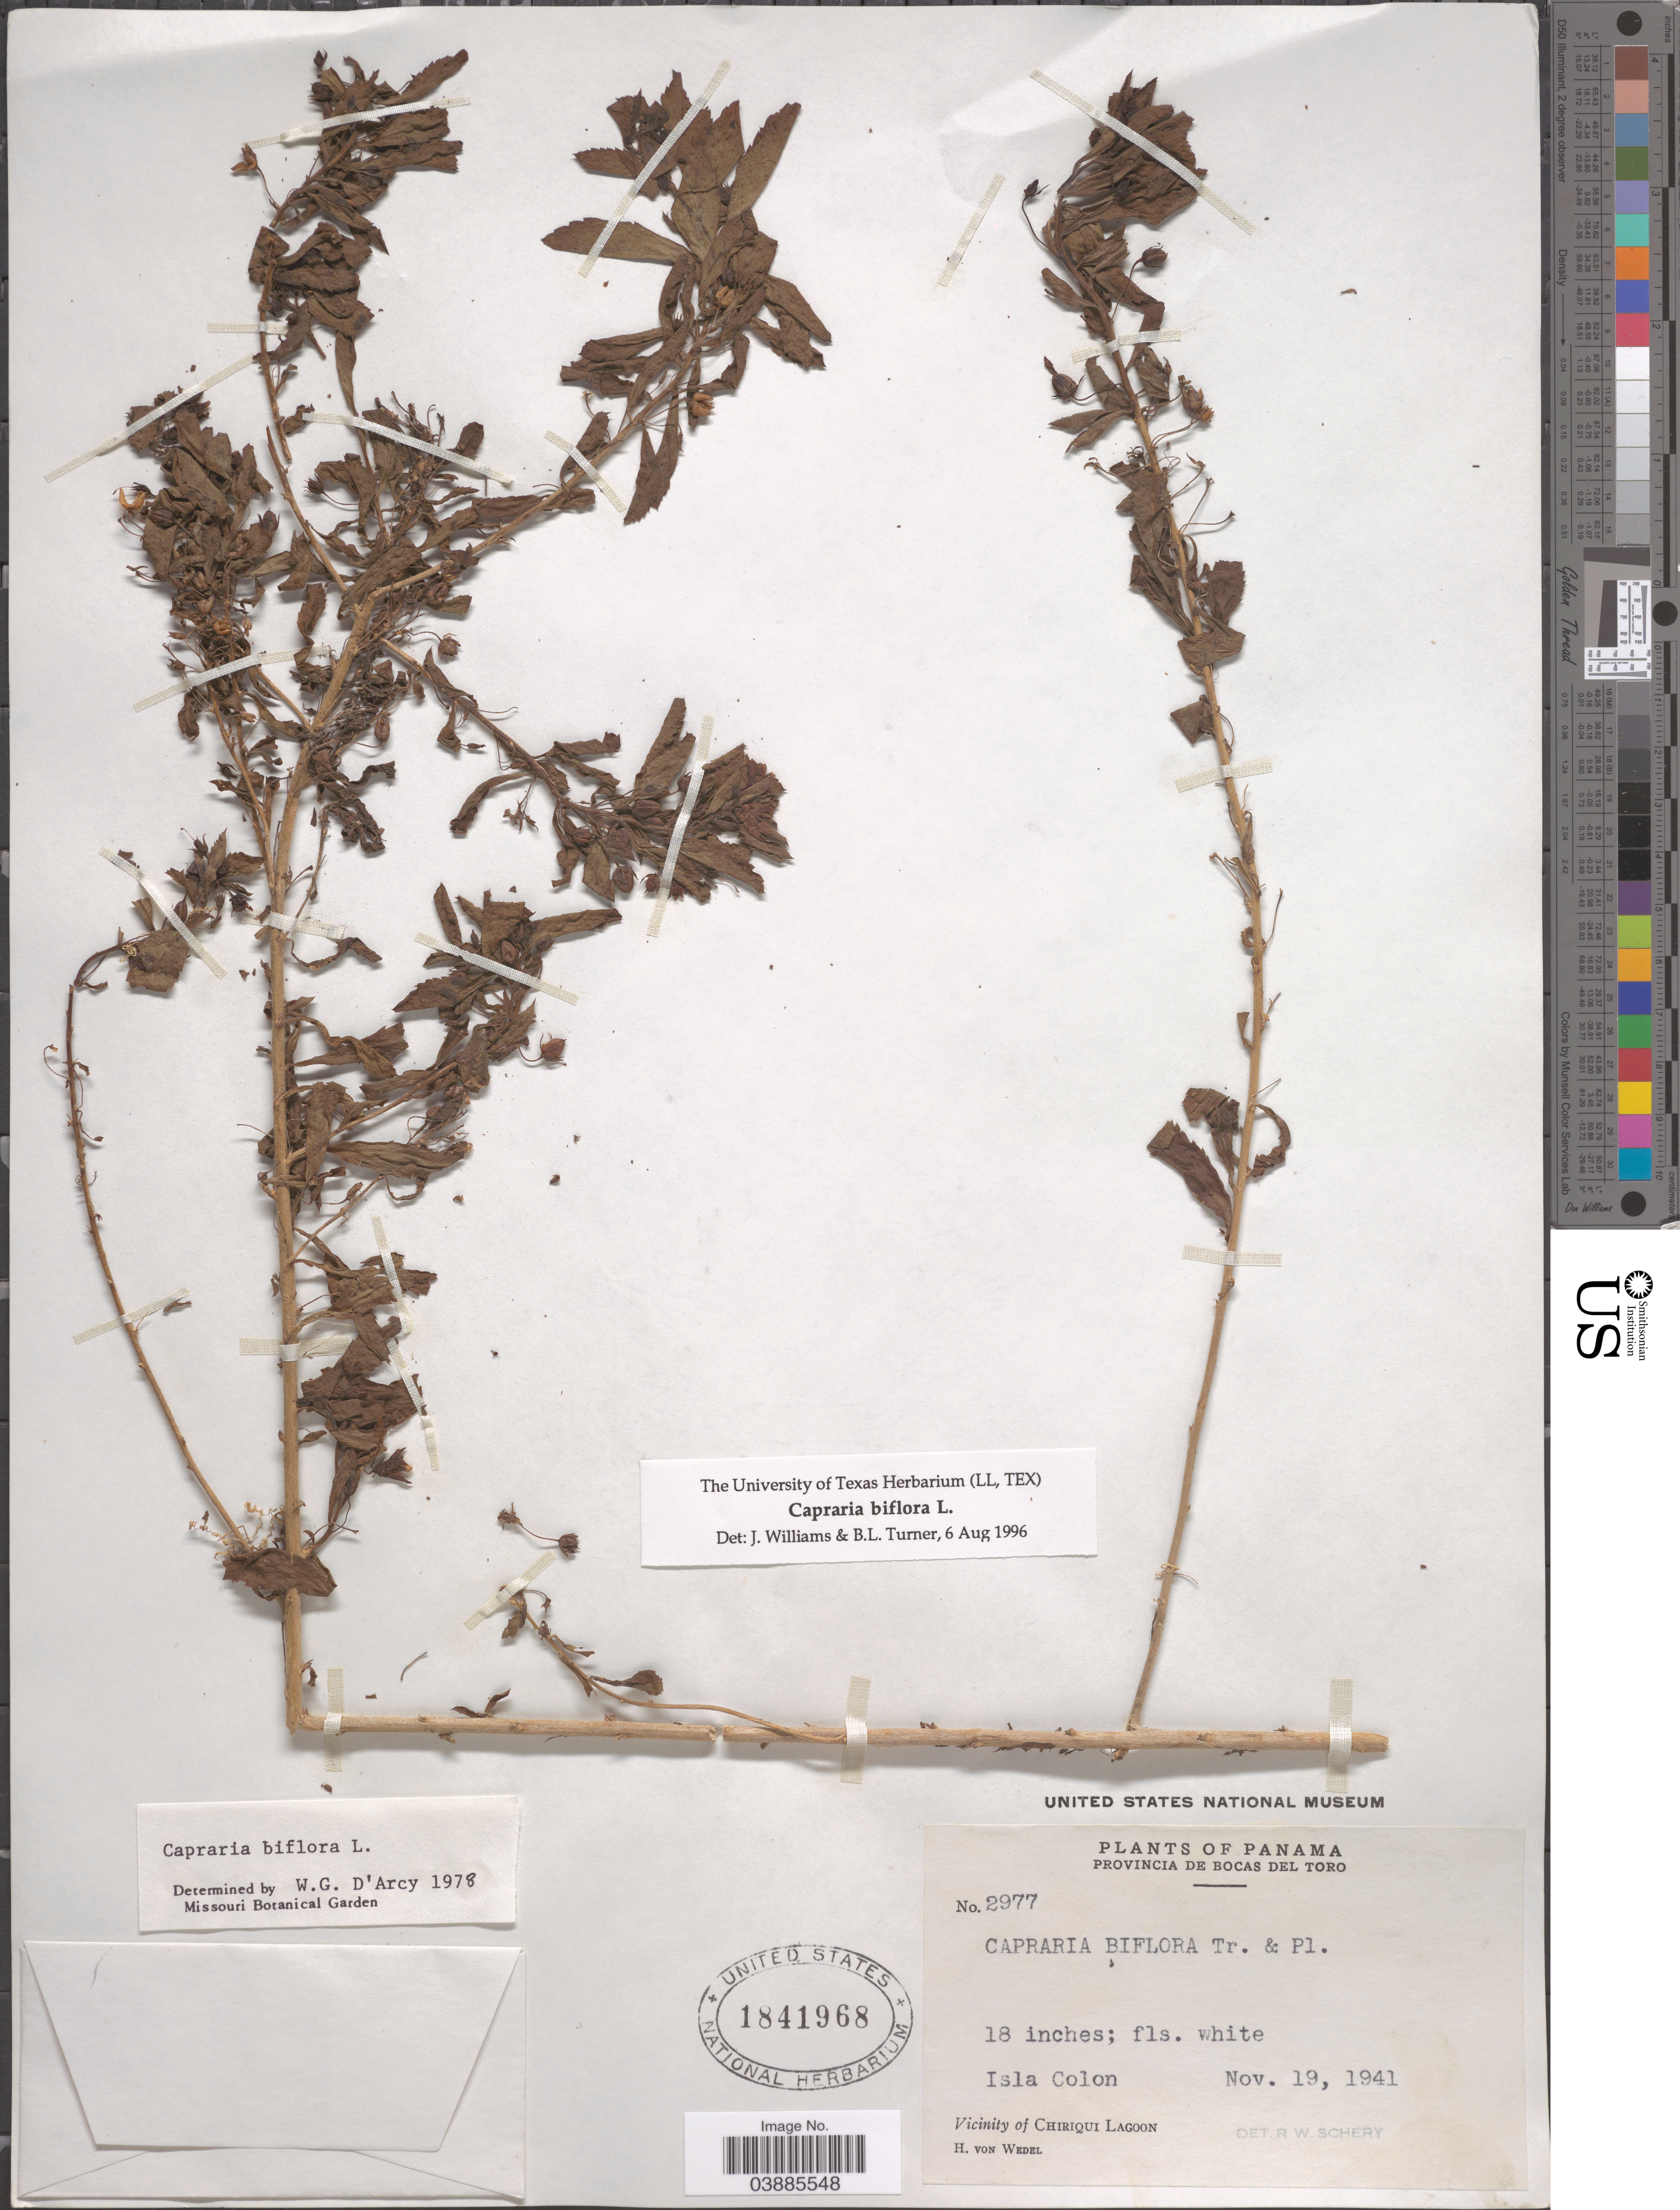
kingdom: Plantae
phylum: Tracheophyta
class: Magnoliopsida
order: Lamiales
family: Scrophulariaceae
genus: Capraria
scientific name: Capraria biflora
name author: L.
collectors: H. von Wedel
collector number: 2977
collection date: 1941-11-19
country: Panama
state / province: Bocas del Toro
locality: Isla Colon. Vicinity of Chiriqui Lagoon.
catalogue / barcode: US 1841968